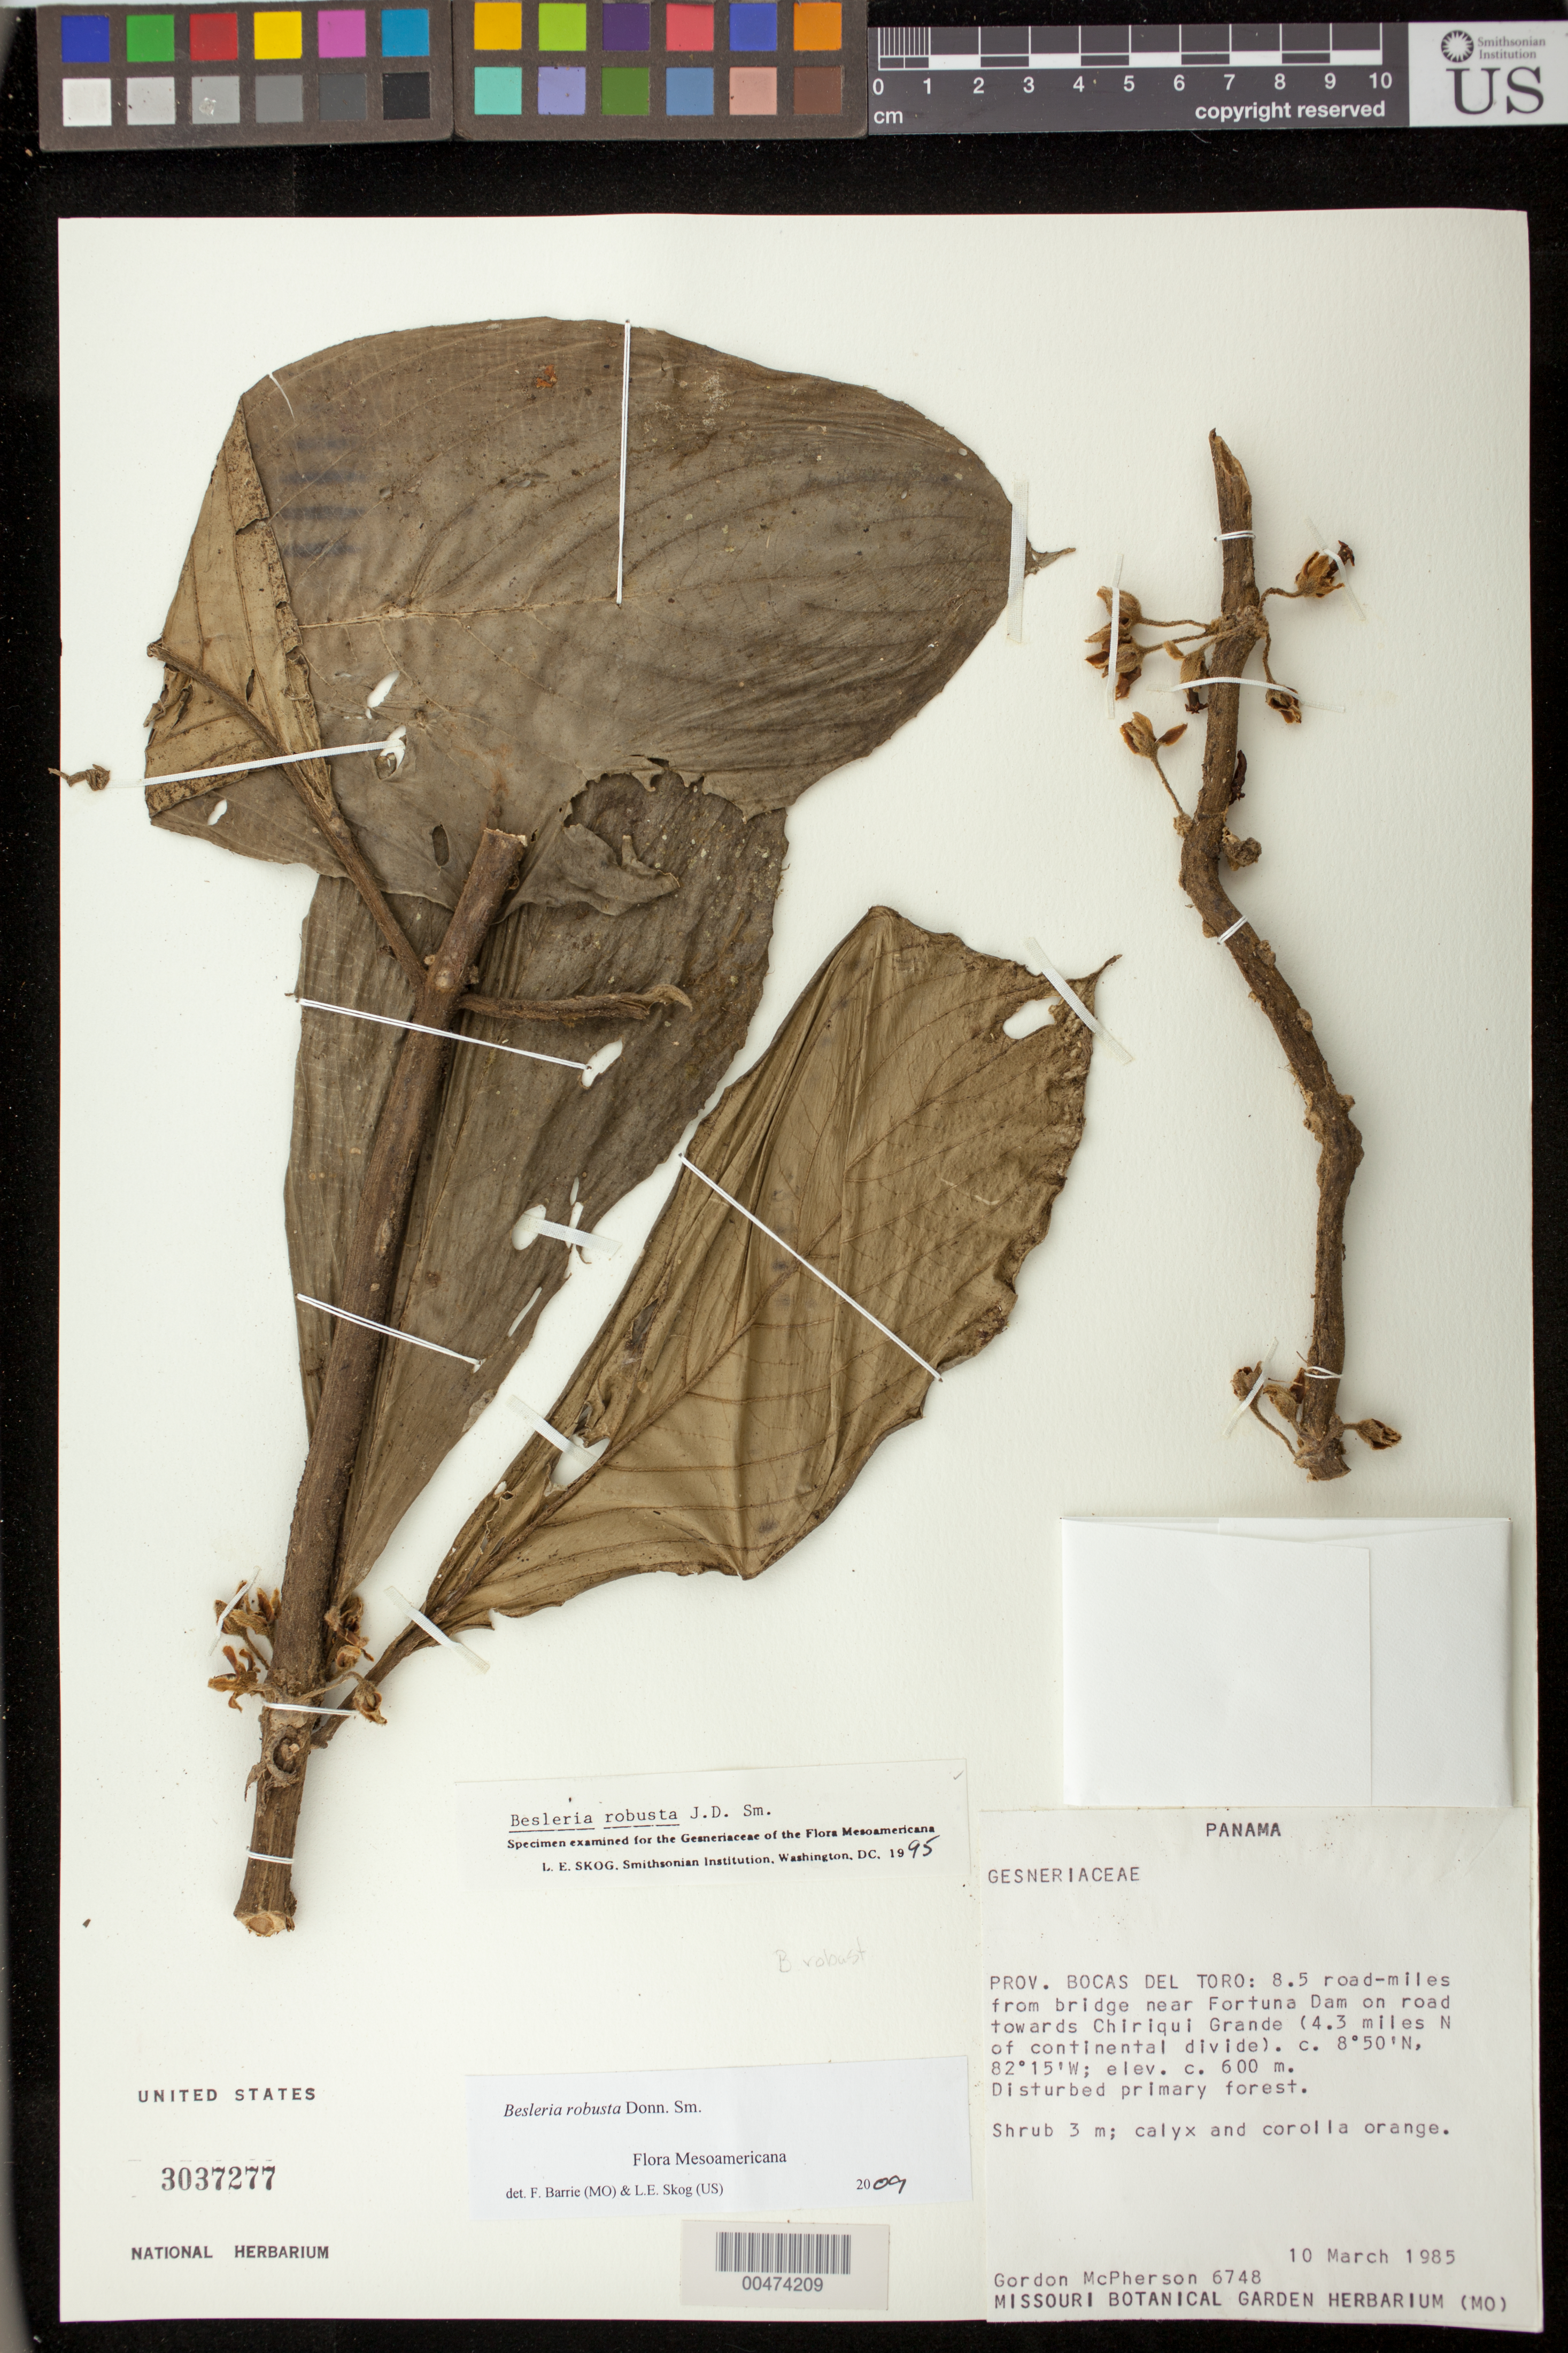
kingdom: Plantae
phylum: Tracheophyta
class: Magnoliopsida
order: Lamiales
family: Gesneriaceae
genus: Besleria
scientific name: Besleria robusta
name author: Donn. Sm.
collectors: G. D. McPherson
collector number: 6748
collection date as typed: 10 Mar 1985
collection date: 1985-03-10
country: Panama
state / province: Bocas del Toro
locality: Near Fortuna Dam, road to Chiriqui Grande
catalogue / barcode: US 3037277